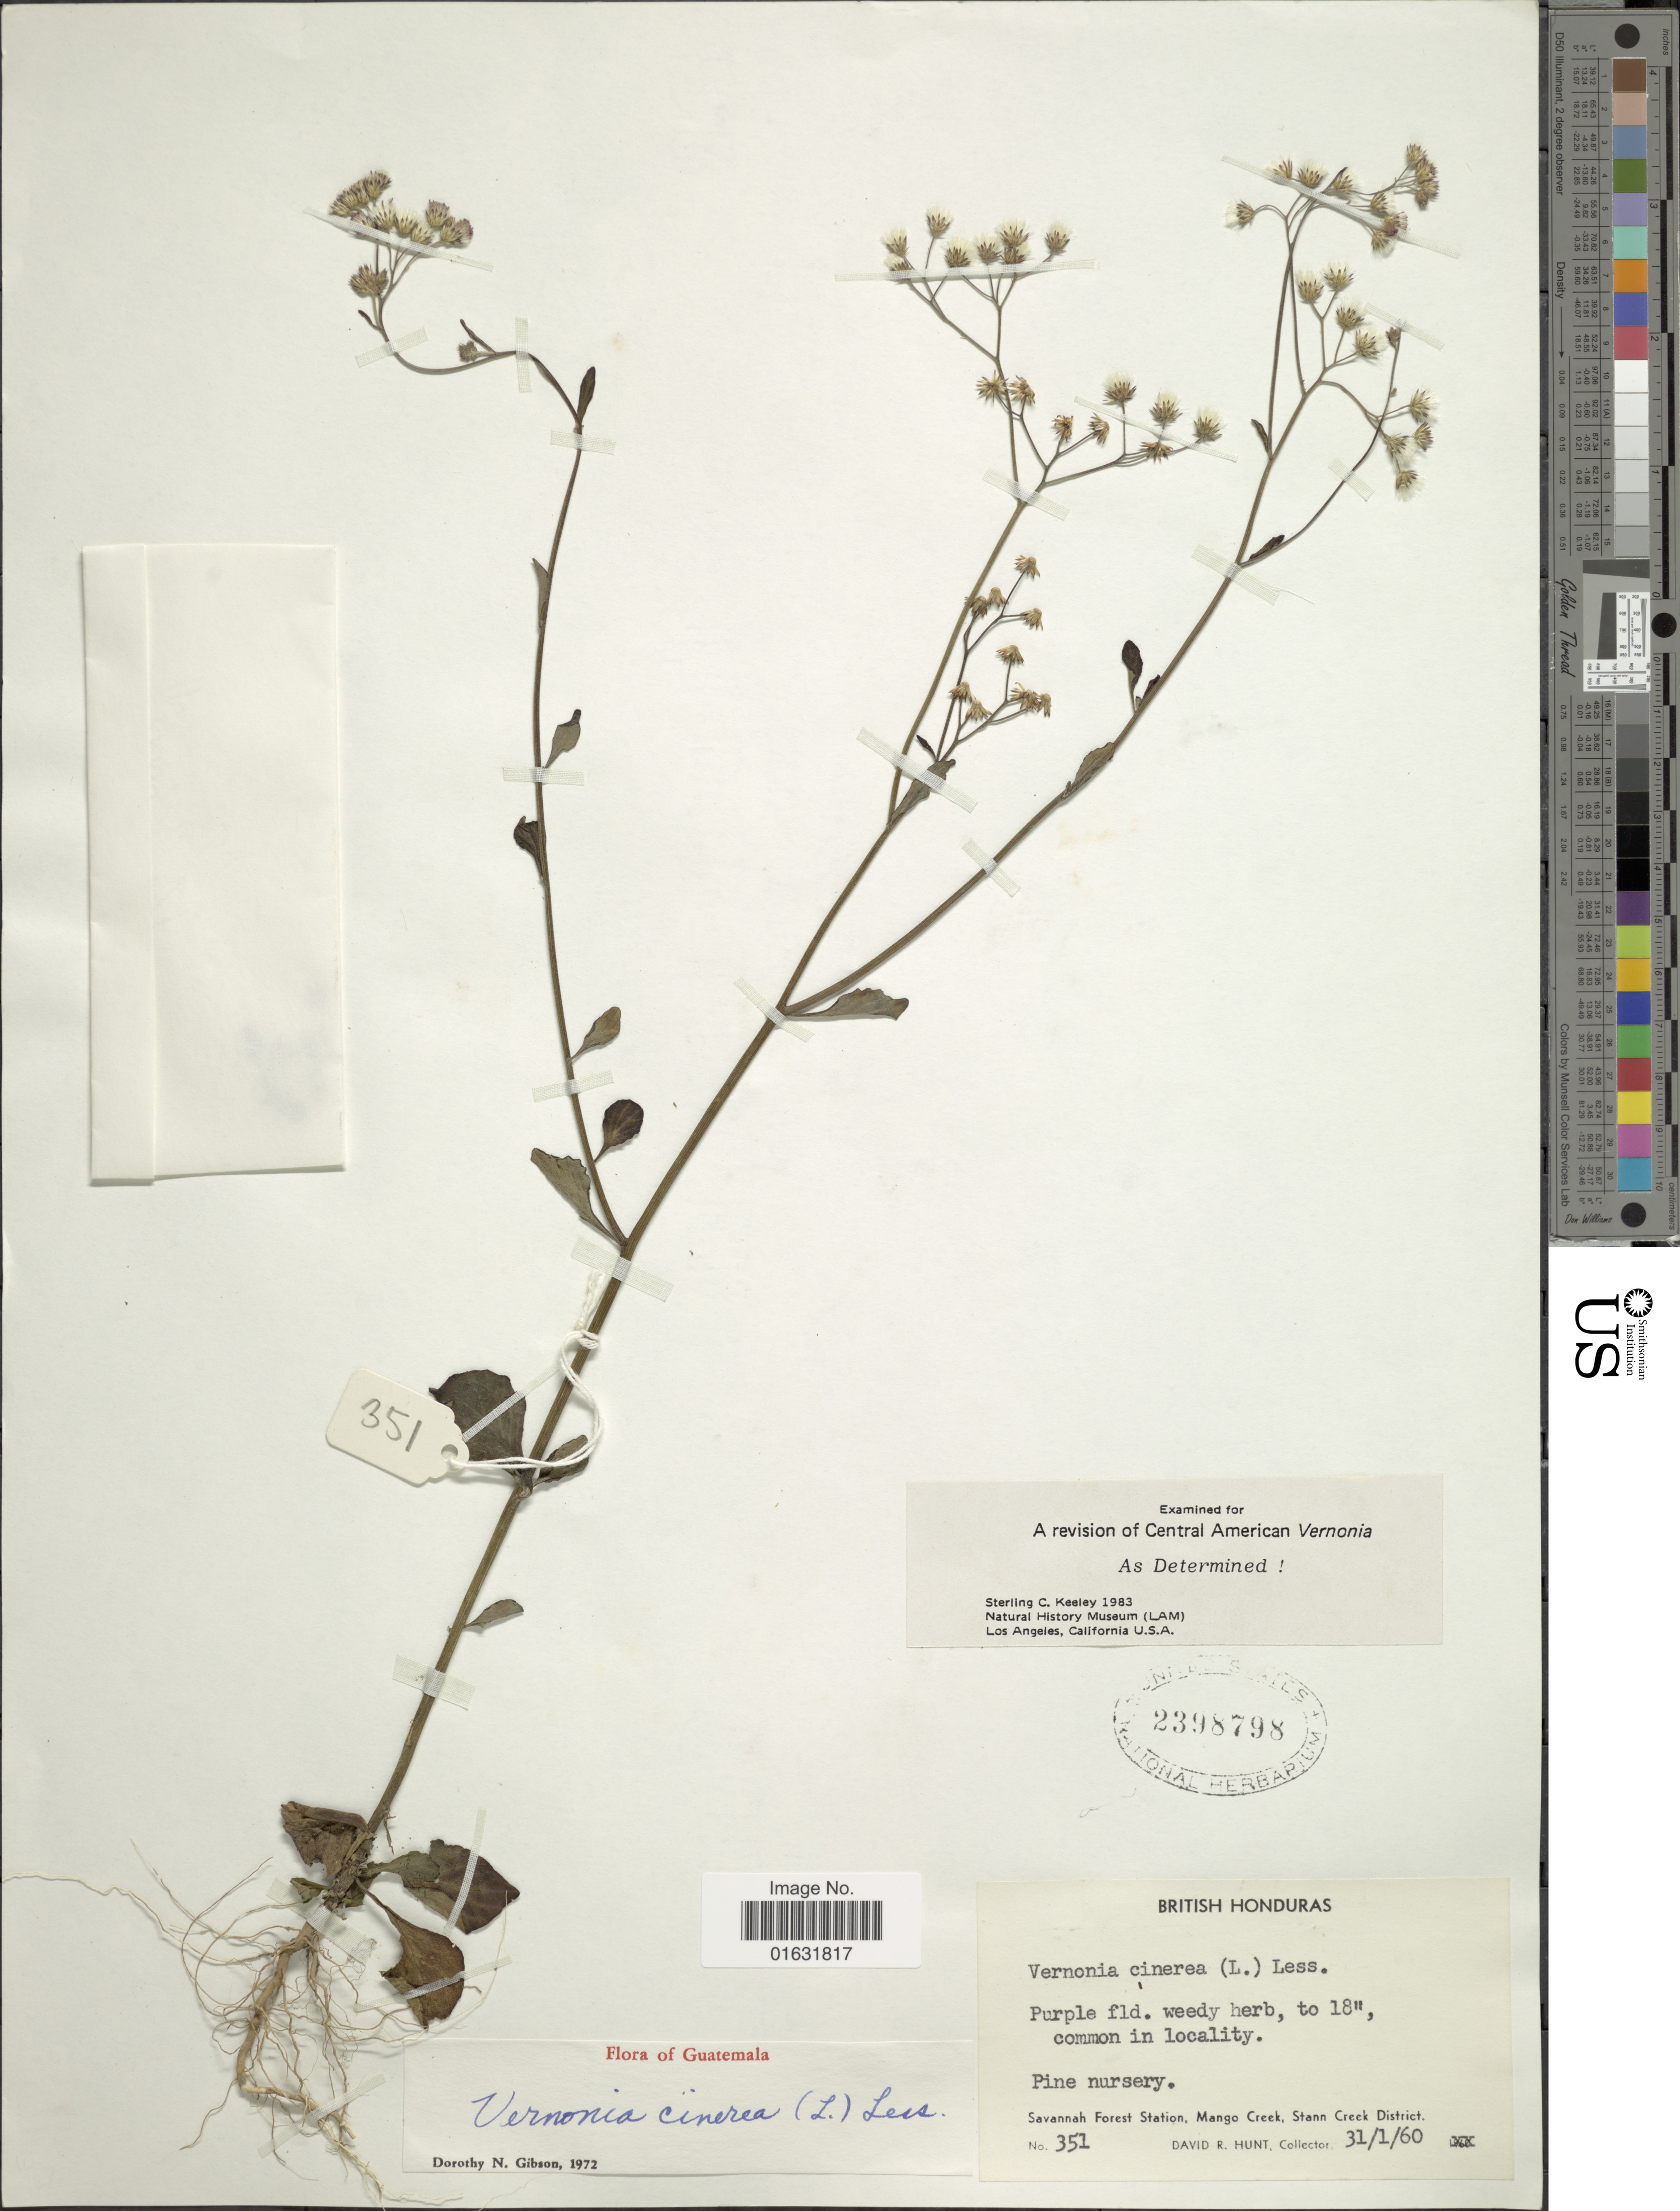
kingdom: Plantae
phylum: Tracheophyta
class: Magnoliopsida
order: Asterales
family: Asteraceae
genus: Cyanthillium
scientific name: Cyanthillium cinereum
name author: (L.) H. Rob.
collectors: D. R. Hunt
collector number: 351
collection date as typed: Transcribed d/m/y: 31/1/60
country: Belize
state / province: Stann Creek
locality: British Honduras, Savannah Forest Station, Mango Creek, Stann Creek District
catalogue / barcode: US 2398798